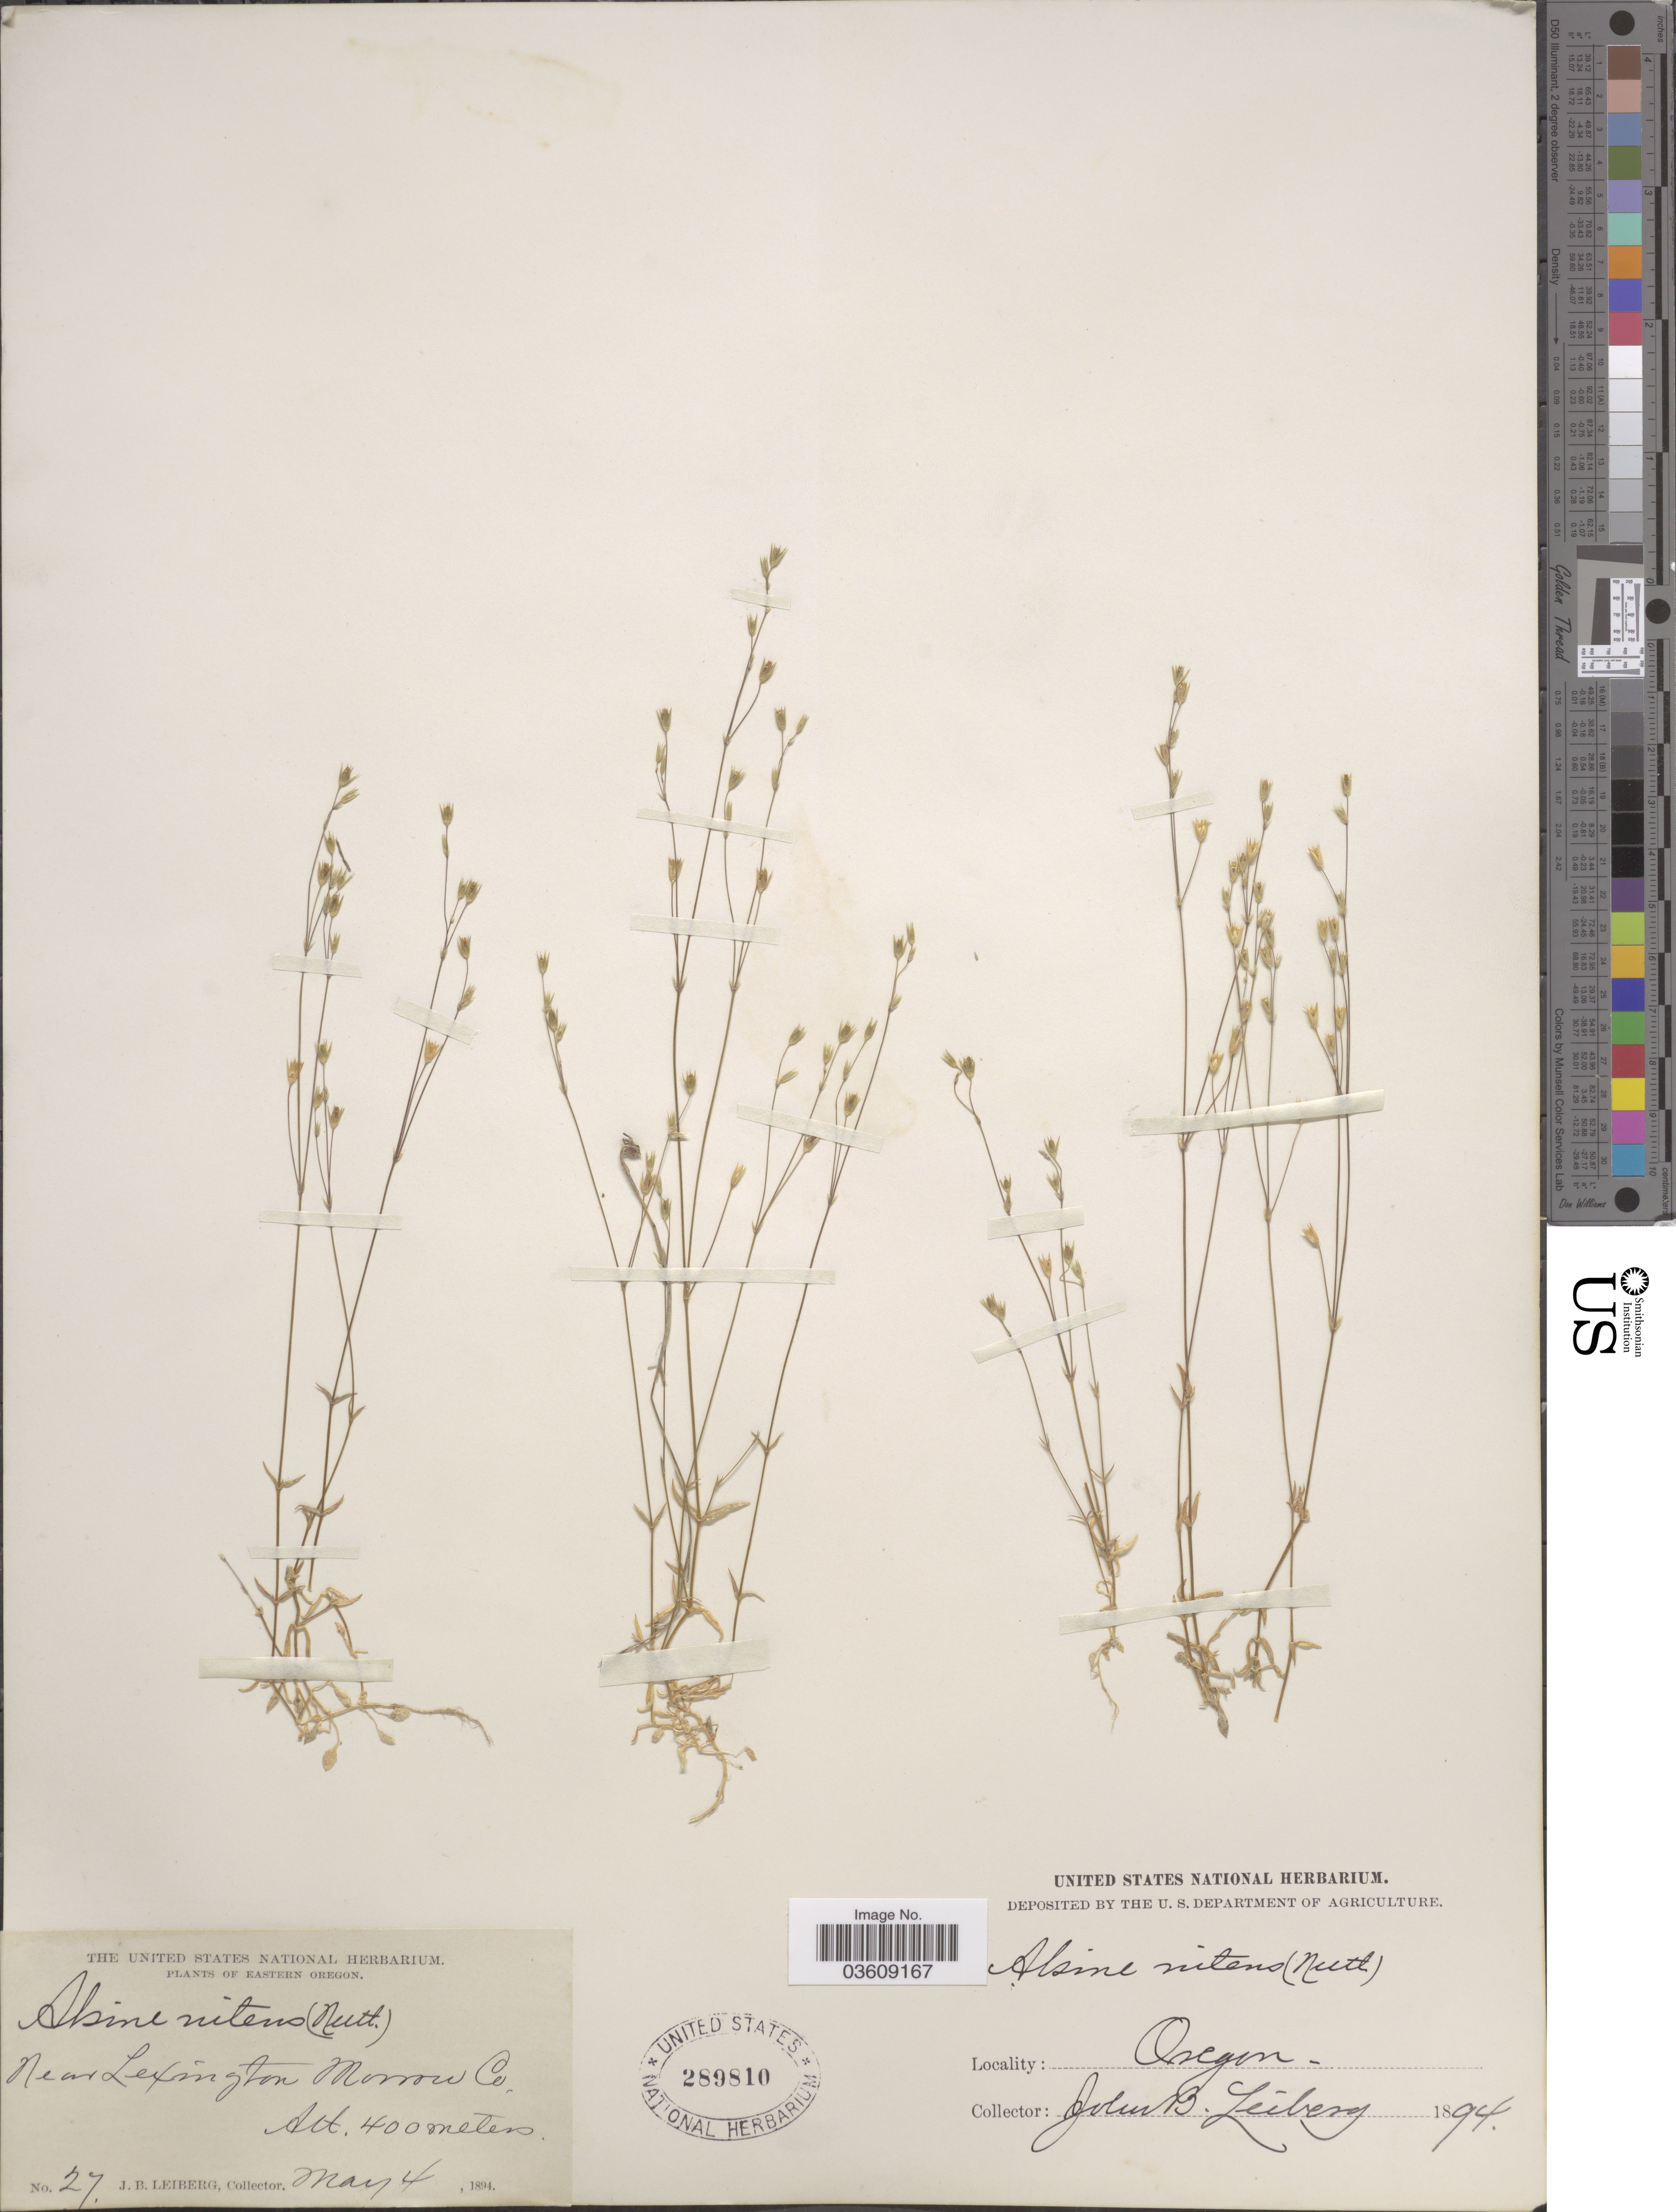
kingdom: Plantae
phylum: Tracheophyta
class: Magnoliopsida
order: Caryophyllales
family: Caryophyllaceae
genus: Stellaria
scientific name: Stellaria nitens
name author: Nutt.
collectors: J. B. Leiberg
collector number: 27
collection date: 1894-05-04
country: United States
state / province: Oregon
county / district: Morrow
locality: Eastern Oregon. Near Lexington Morrow Co.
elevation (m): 400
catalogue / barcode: US 289810